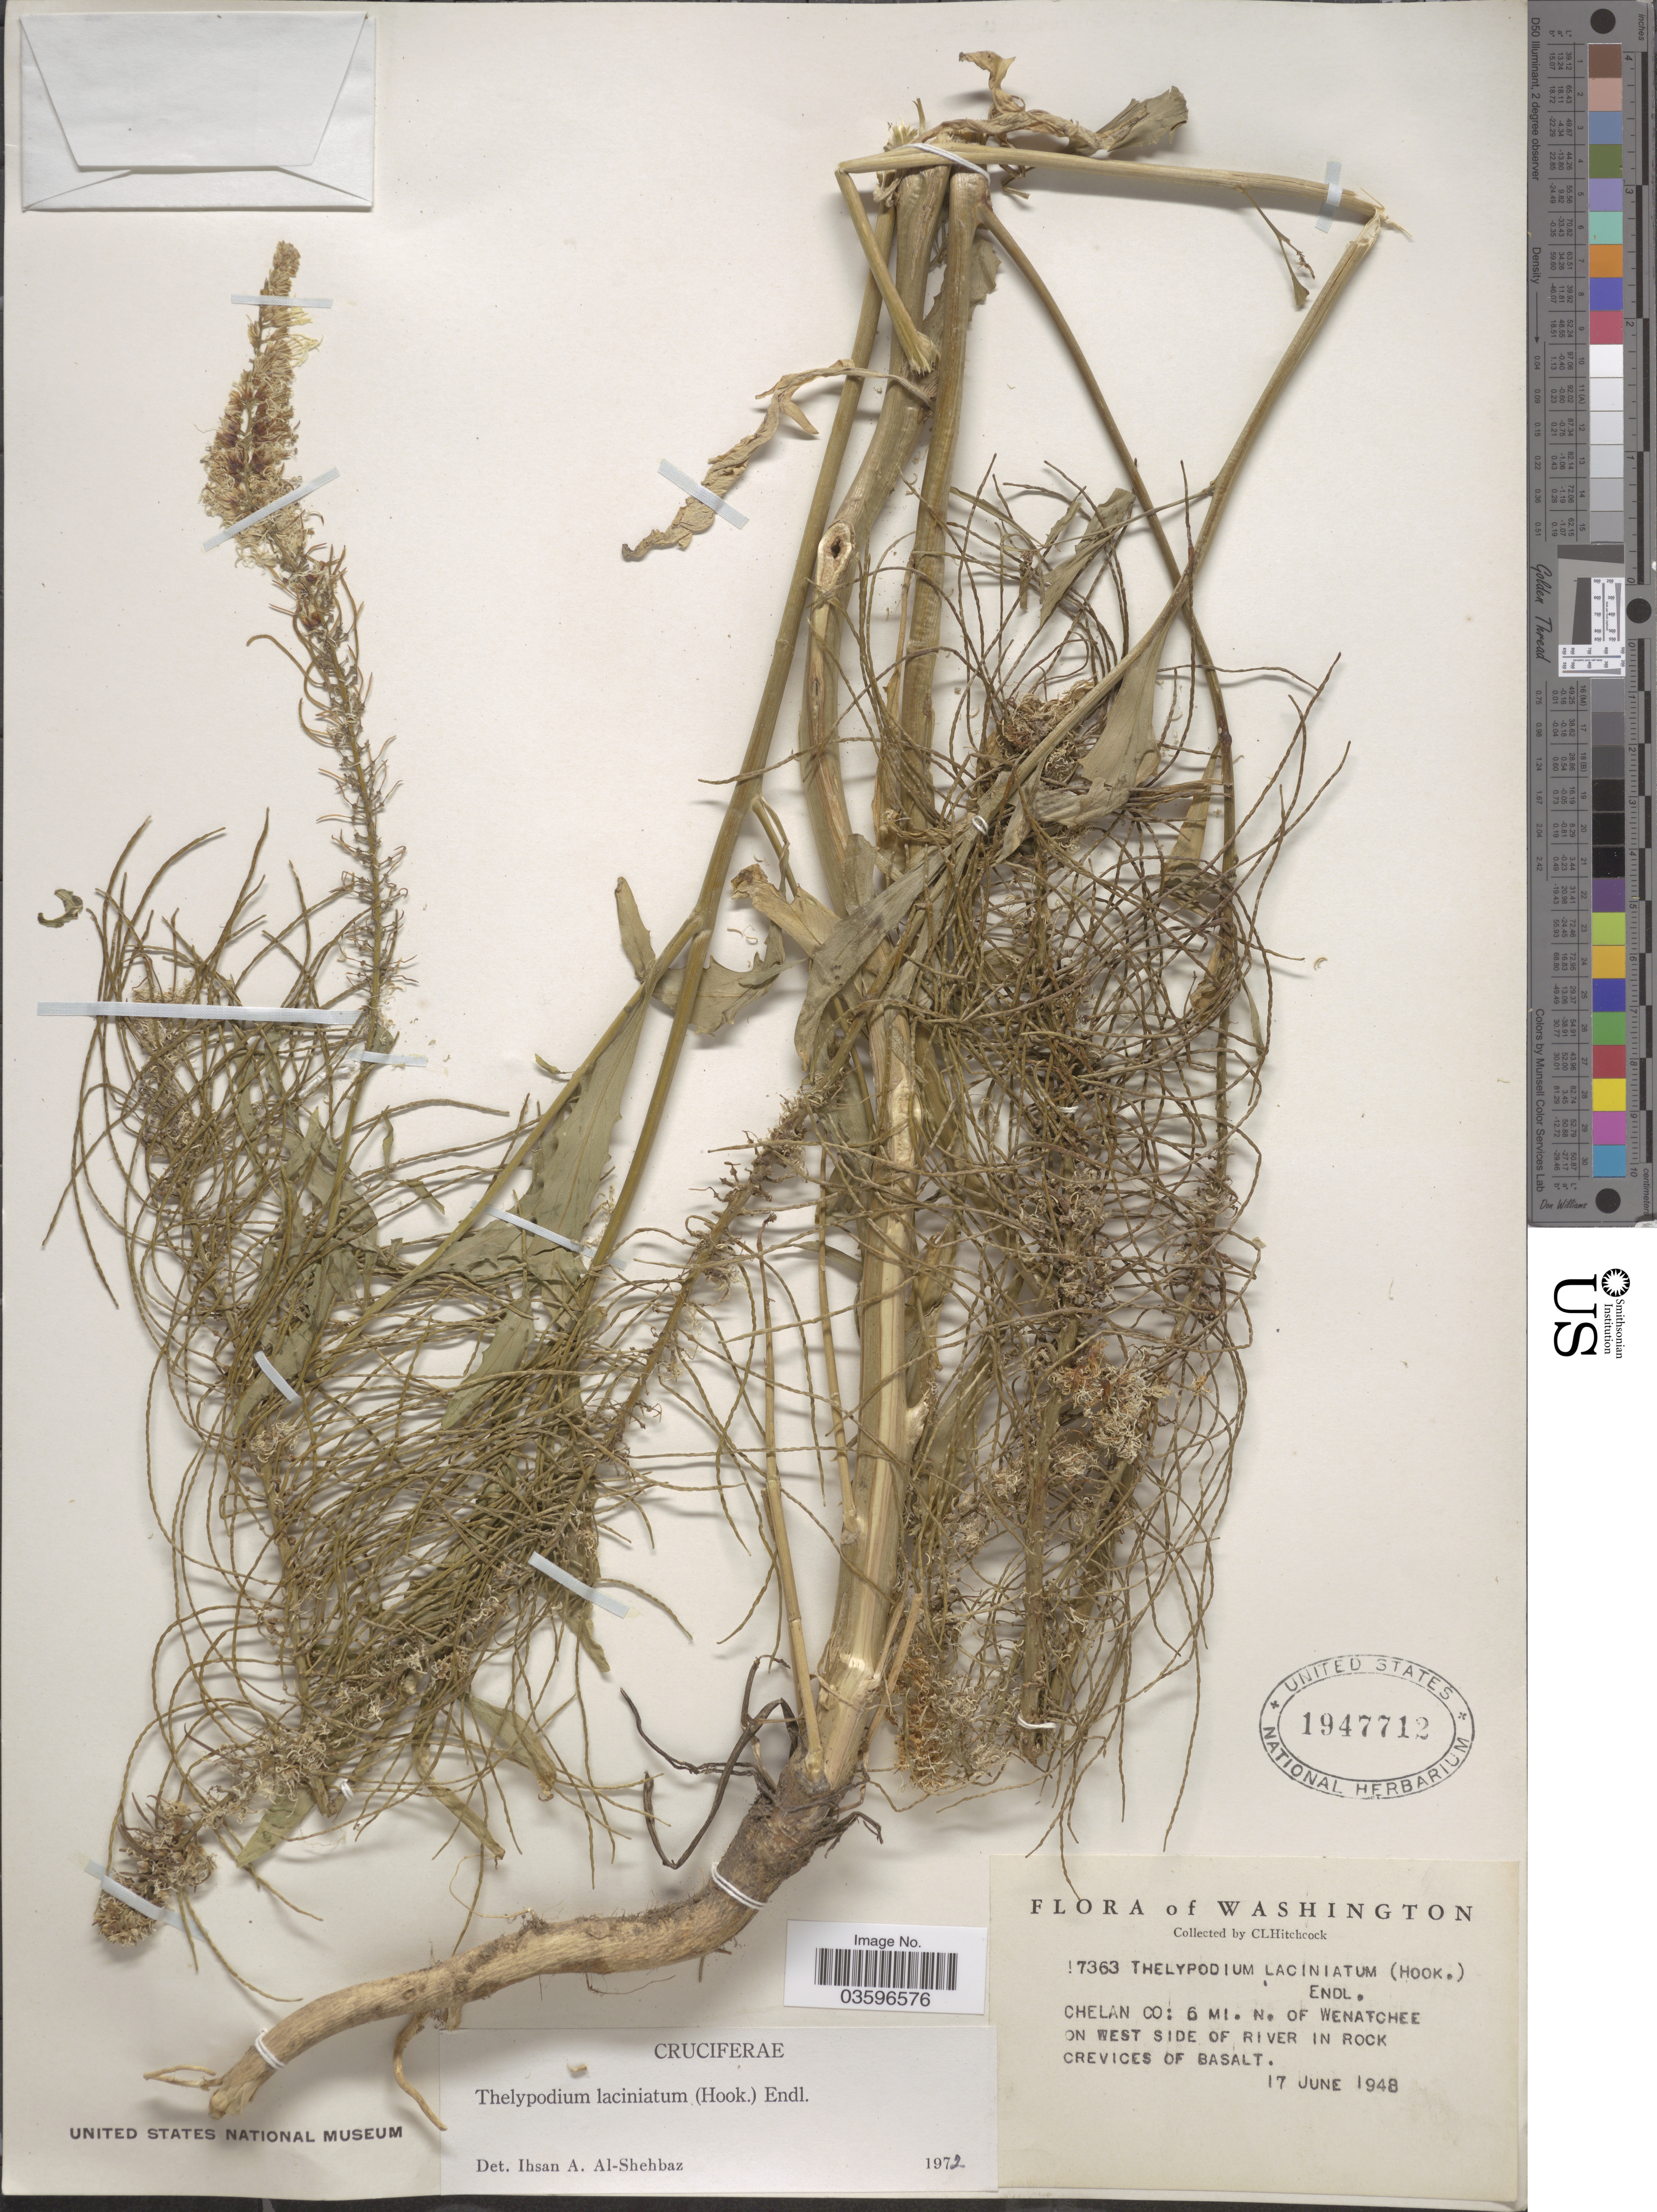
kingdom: Plantae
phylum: Tracheophyta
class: Magnoliopsida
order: Brassicales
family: Brassicaceae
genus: Thelypodium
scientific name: Thelypodium laciniatum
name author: (Hook.) Endl.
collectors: C. L. Hitchcock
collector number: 7363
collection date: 1948-06-17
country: United States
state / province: Washington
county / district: Chelan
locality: Chelan Co: 6 mi. N. of Wenatchee on west side of river in rock crevices of basalt.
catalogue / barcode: US 1947712